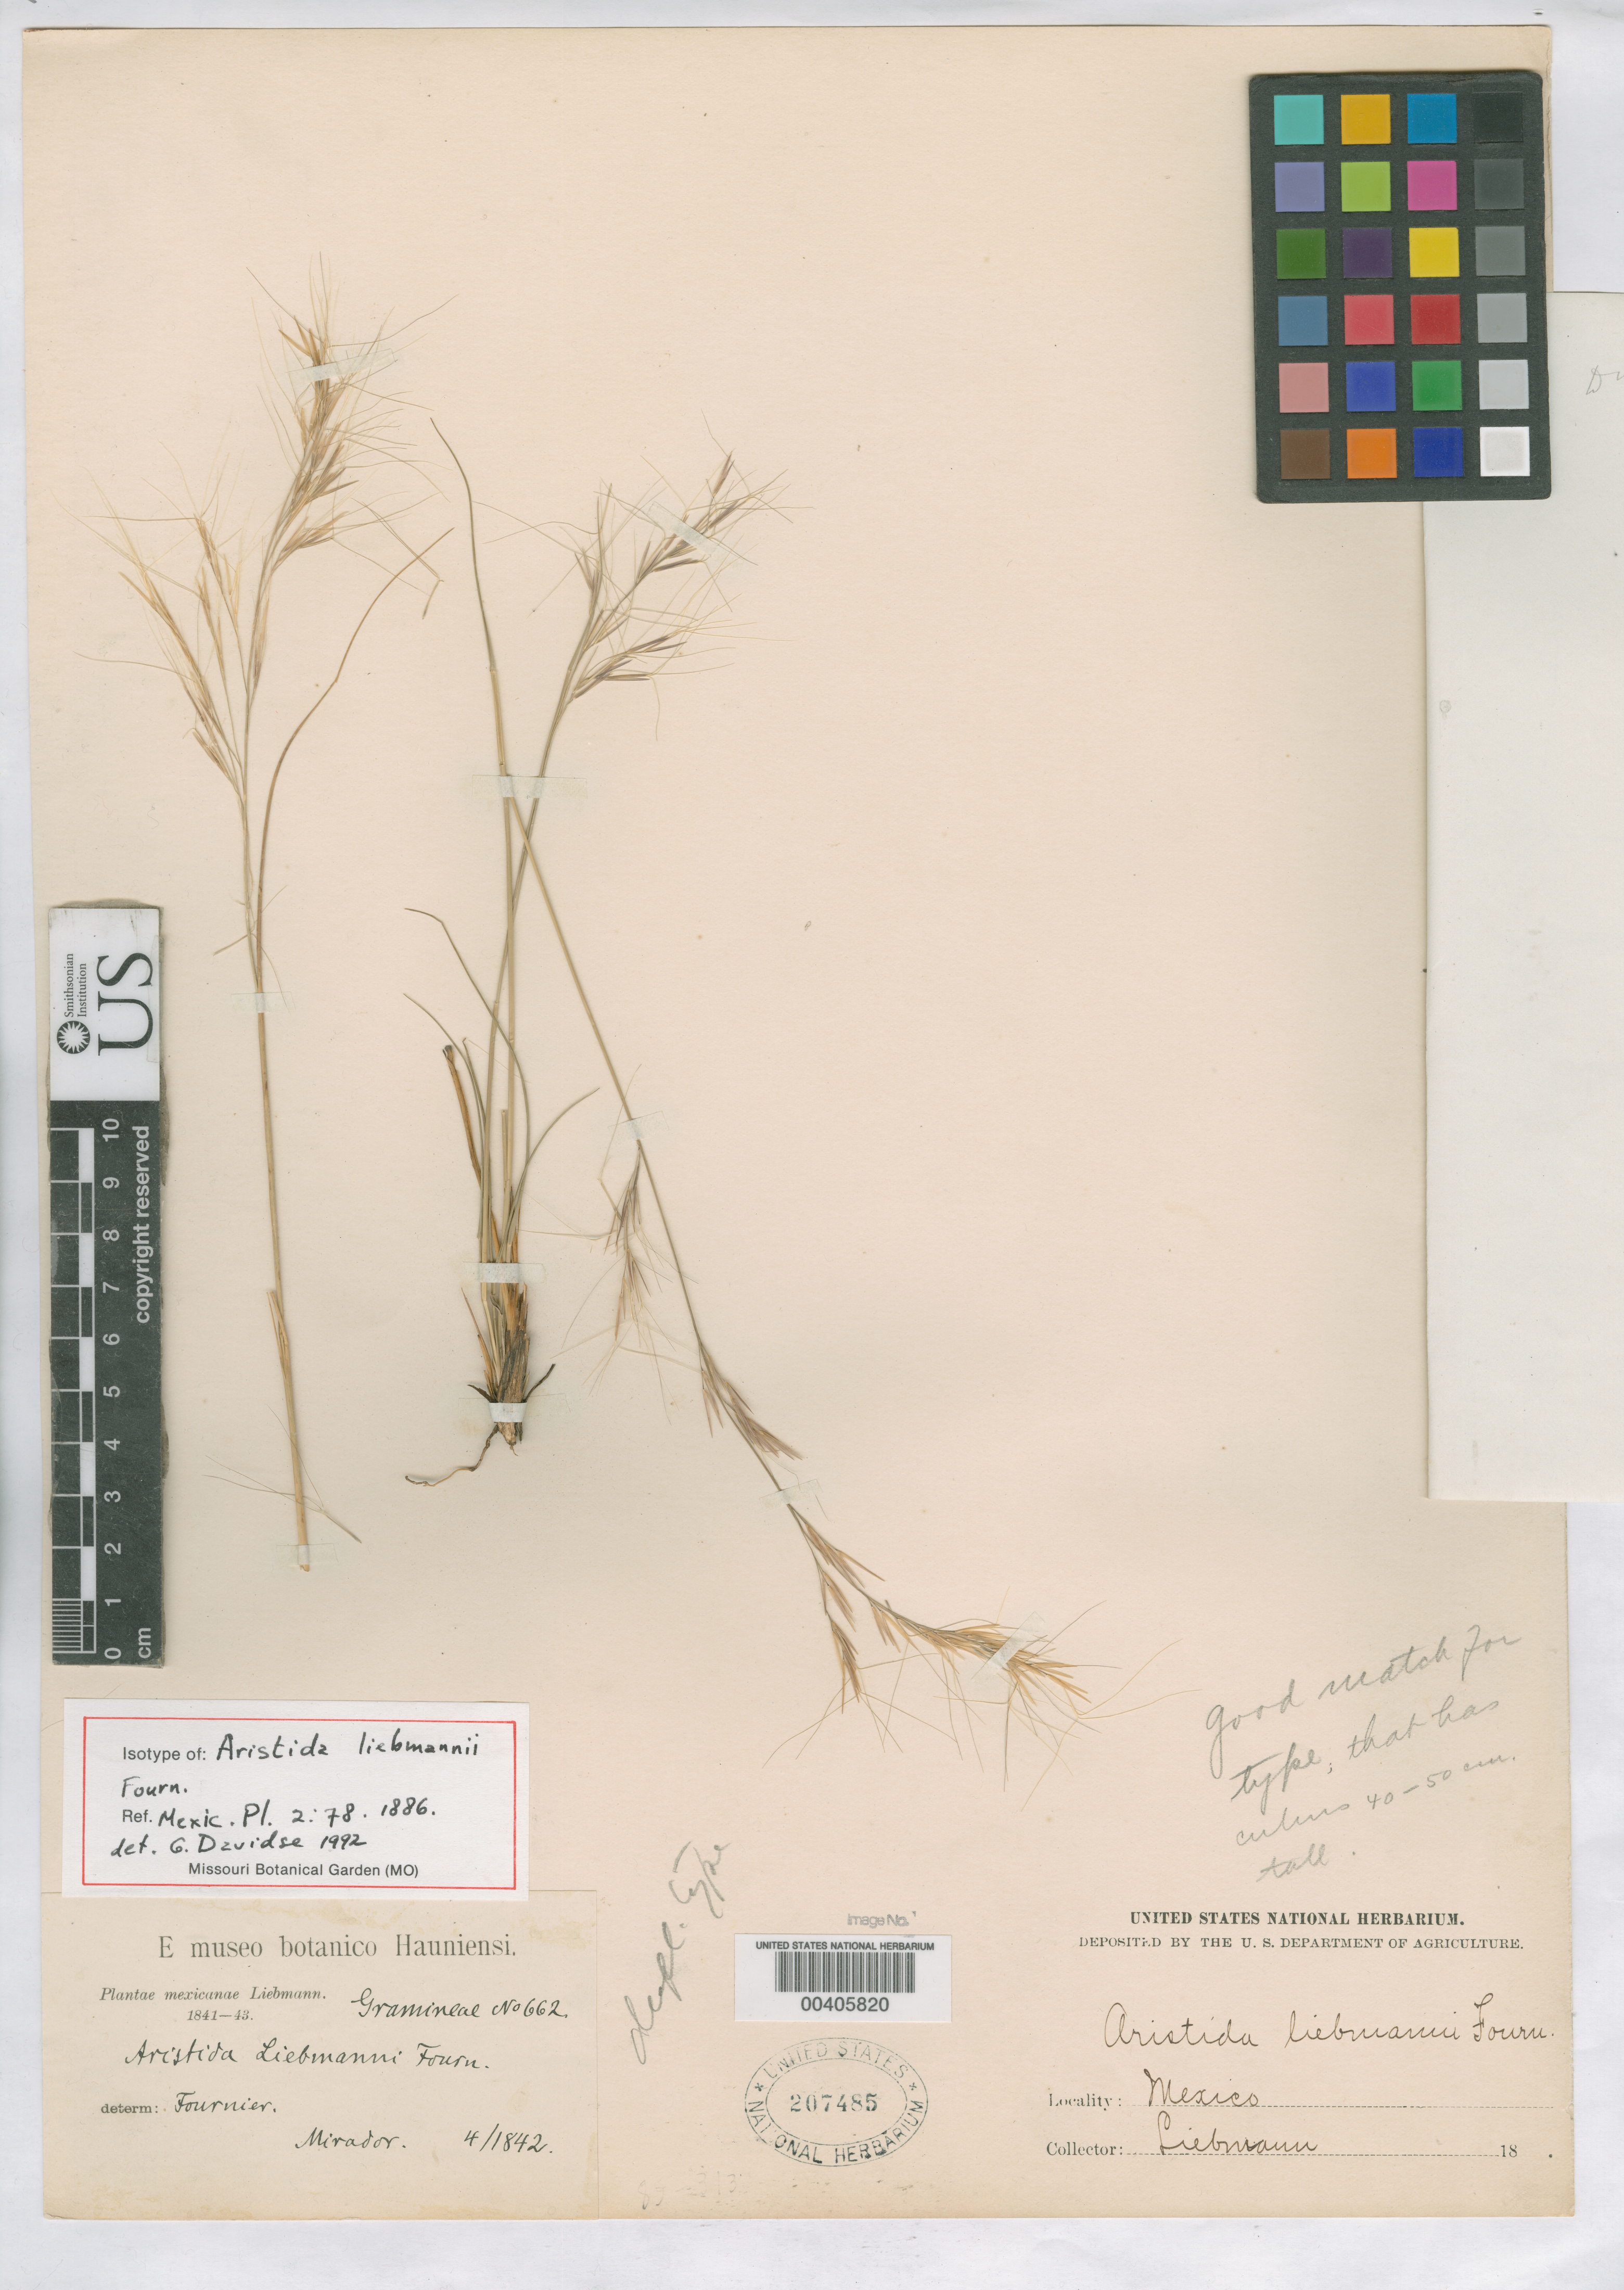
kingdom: Plantae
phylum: Tracheophyta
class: Liliopsida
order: Poales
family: Poaceae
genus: Aristida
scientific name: Aristida liebmannii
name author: E. Fourn.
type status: Isotype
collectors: F. M. Liebmann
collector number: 662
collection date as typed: Apr 1842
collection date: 1842-04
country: Mexico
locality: Mirador.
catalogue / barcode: US 207485